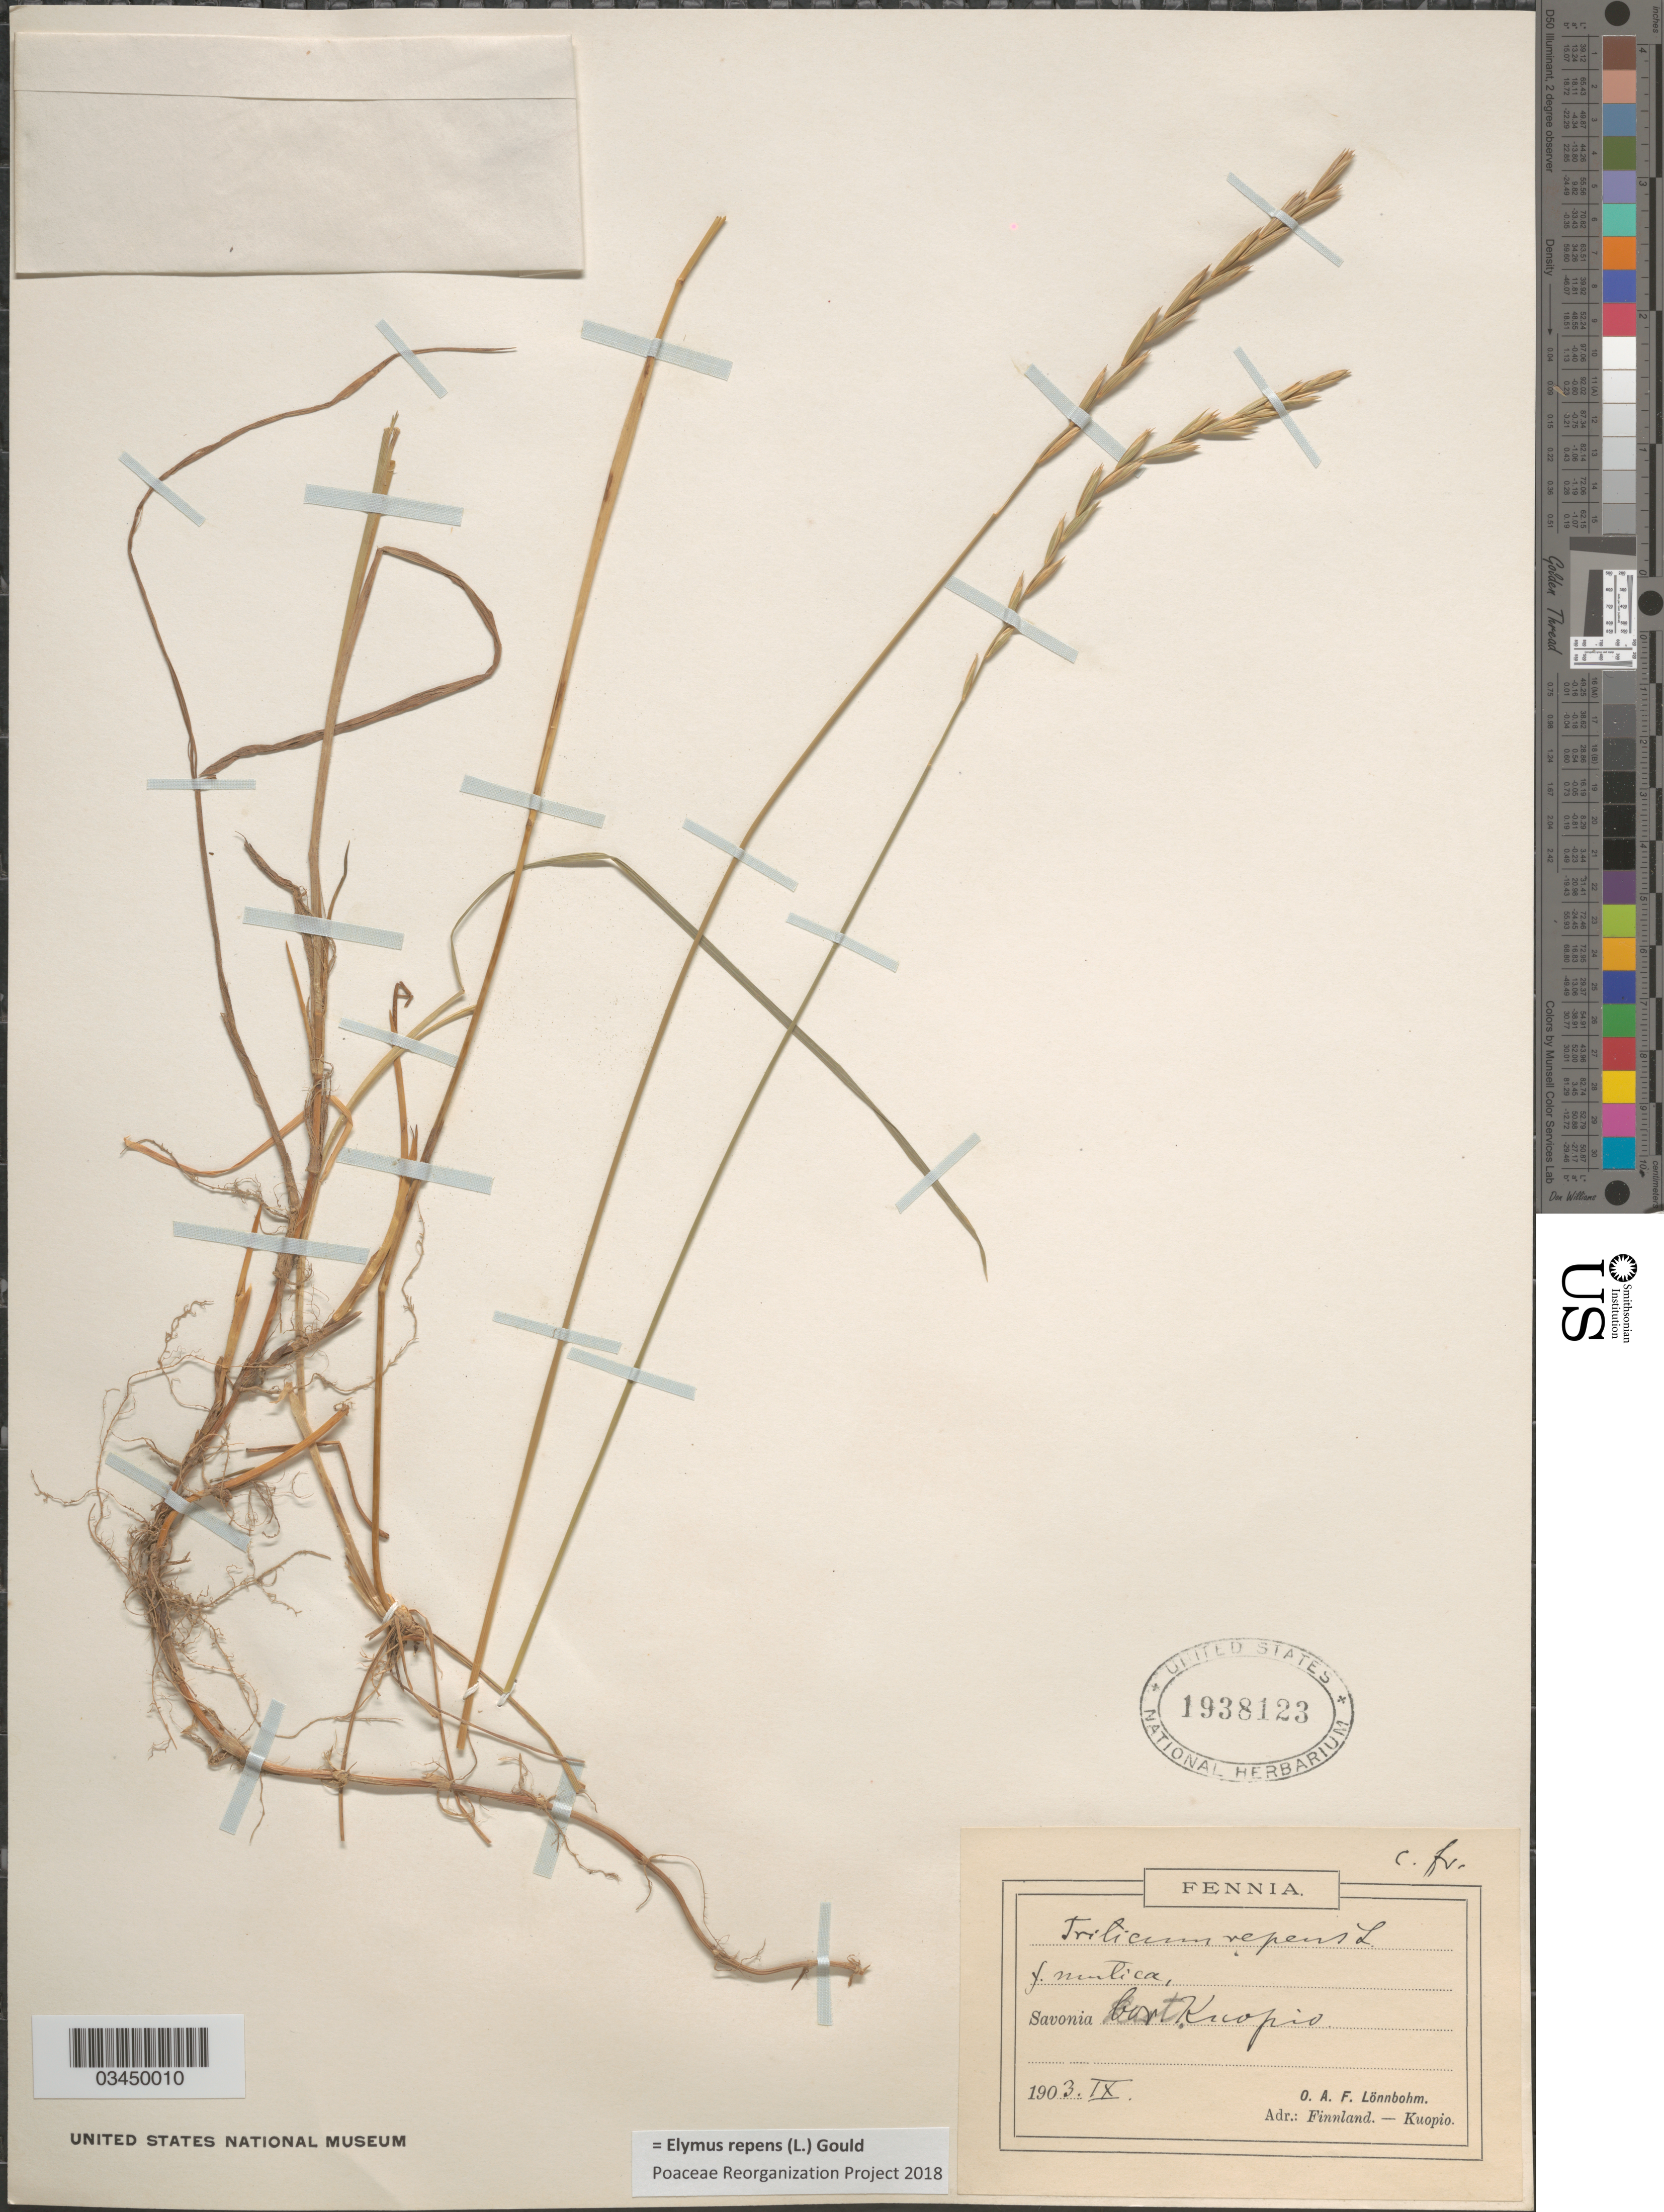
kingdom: Plantae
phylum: Tracheophyta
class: Liliopsida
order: Poales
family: Poaceae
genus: Elymus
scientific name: Elymus repens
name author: (L.) Gould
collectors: O. Lönnbohm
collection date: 1903-09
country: Finland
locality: Fennia. Savonia bor. Kuopio.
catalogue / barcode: US 1938123